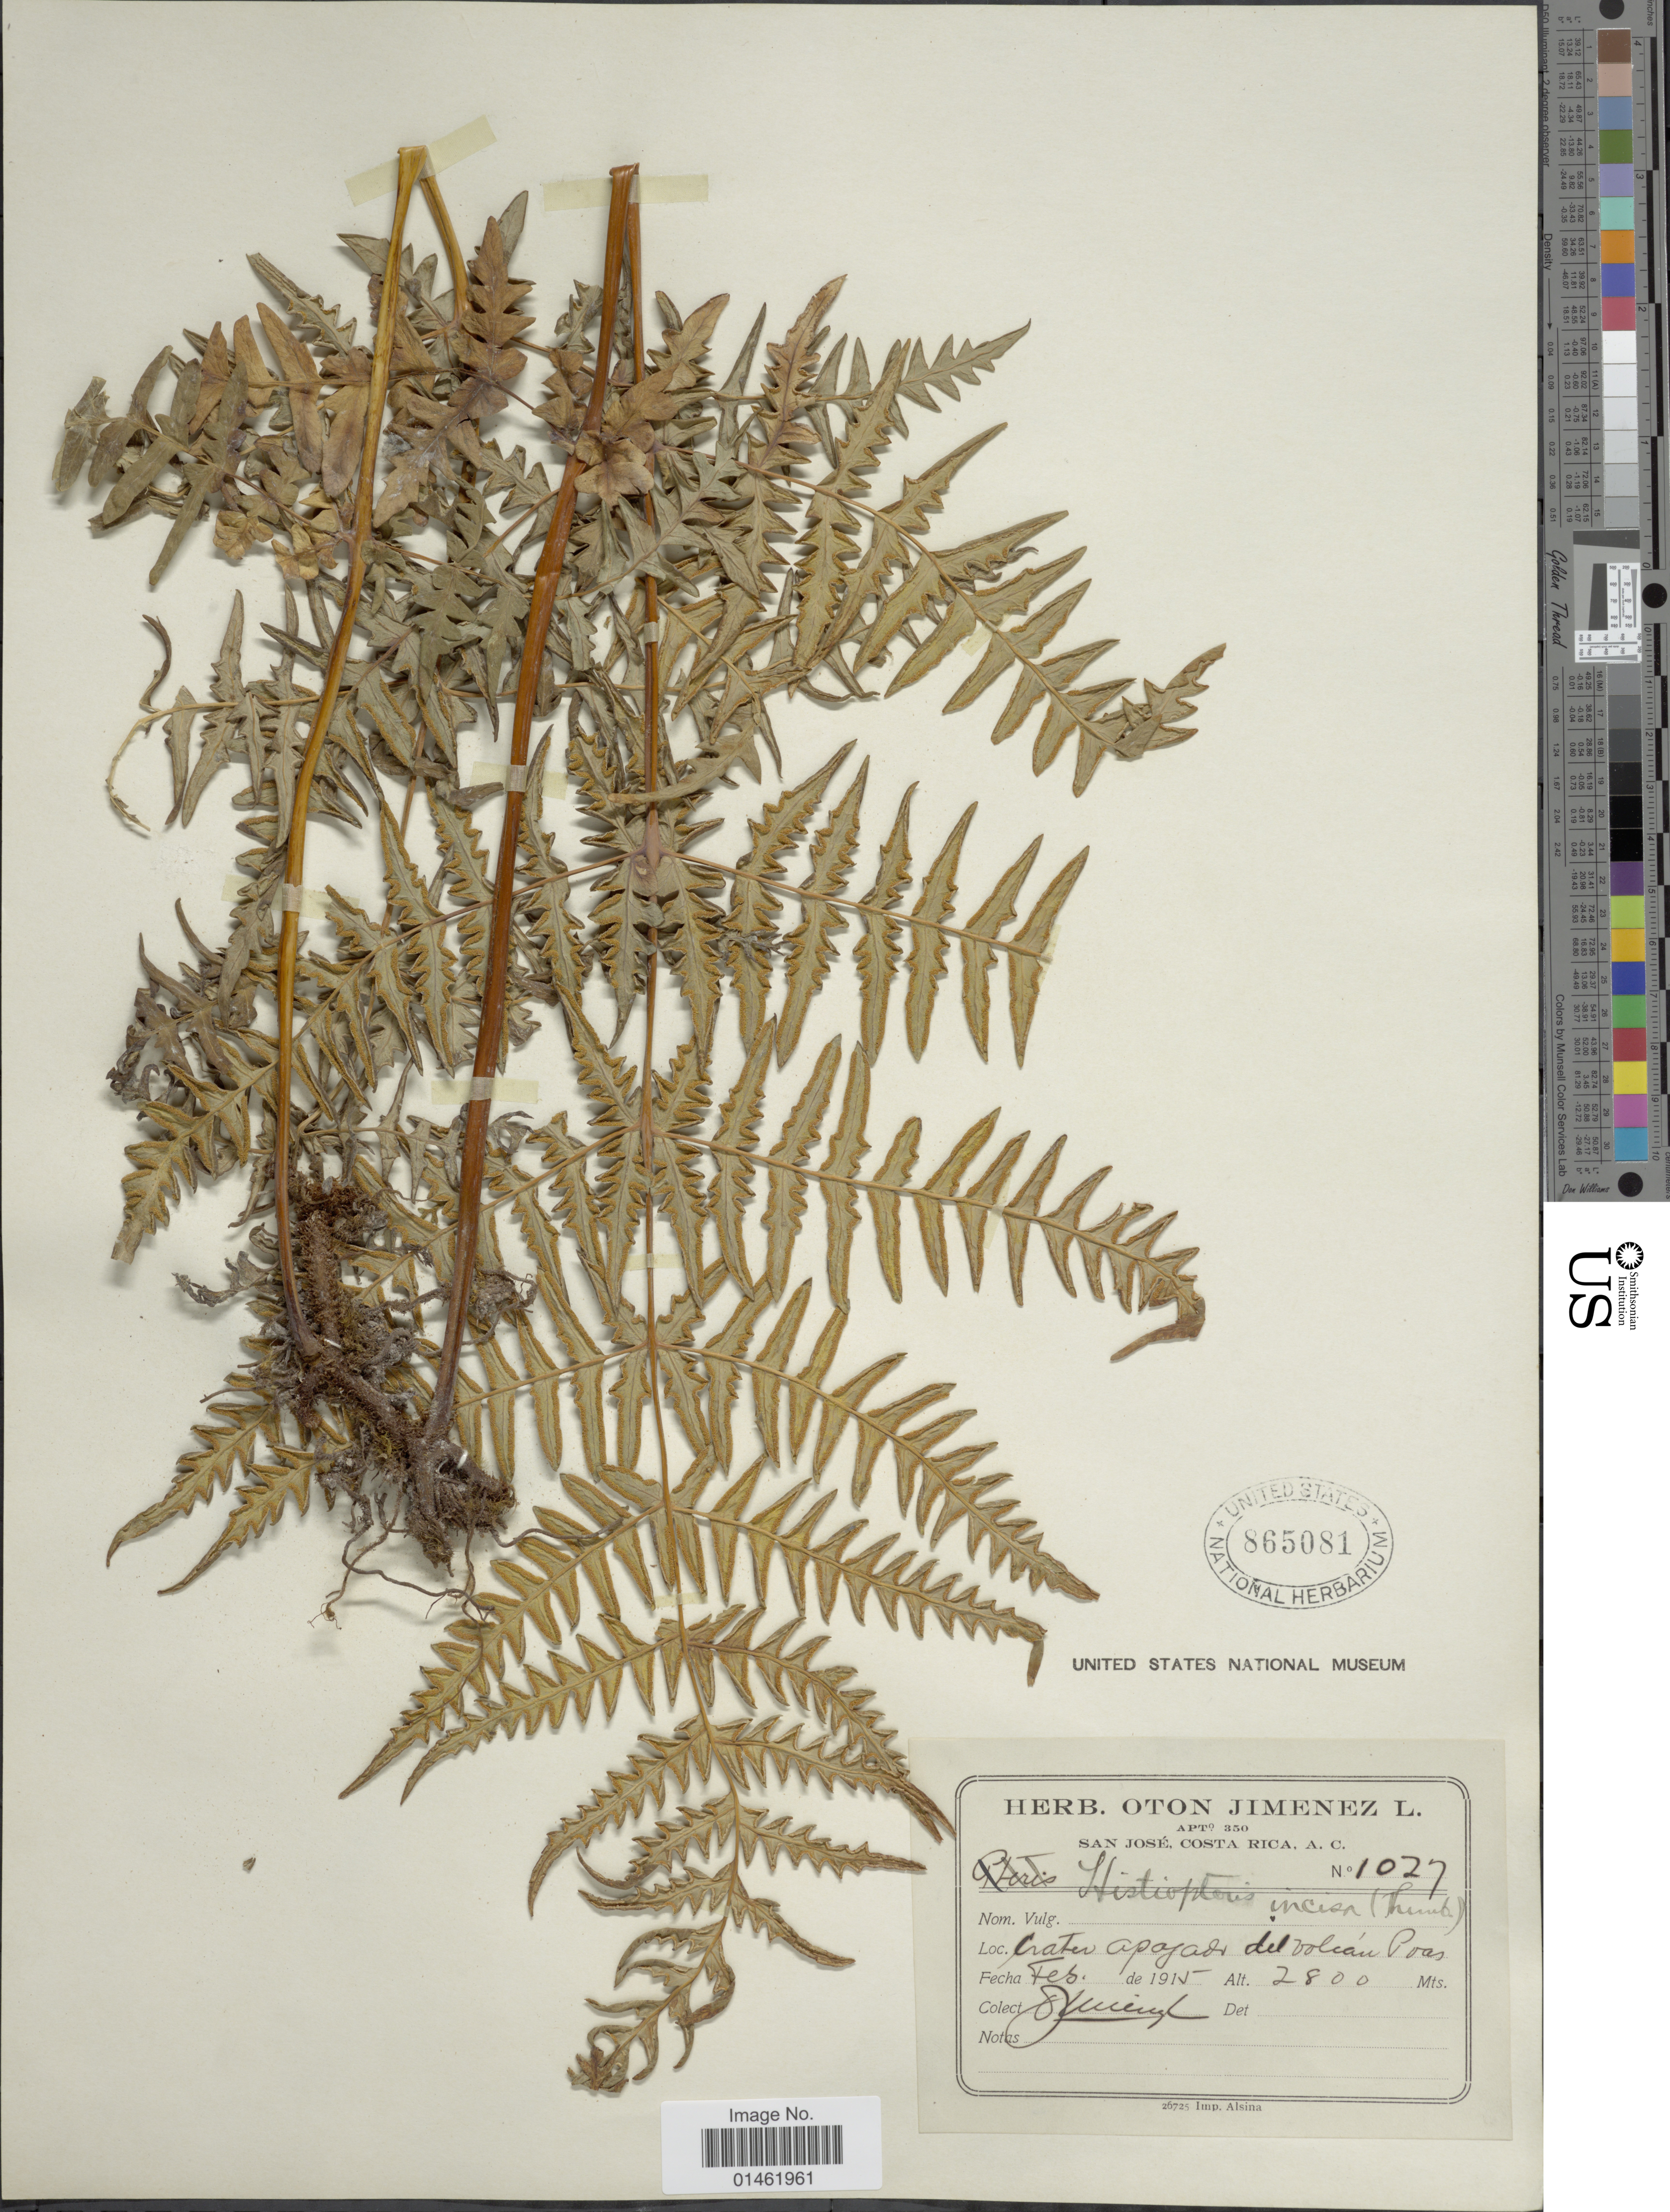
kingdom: Plantae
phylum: Tracheophyta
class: Polypodiopsida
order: Polypodiales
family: Dennstaedtiaceae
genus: Histiopteris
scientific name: Histiopteris incisa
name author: (Thunb.) J. Sm.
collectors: O. Jimenez L.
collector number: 1027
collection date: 1915-02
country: Costa Rica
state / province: Alajuela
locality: Crater apojado del volcán Poas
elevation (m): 2800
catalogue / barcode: US 865081